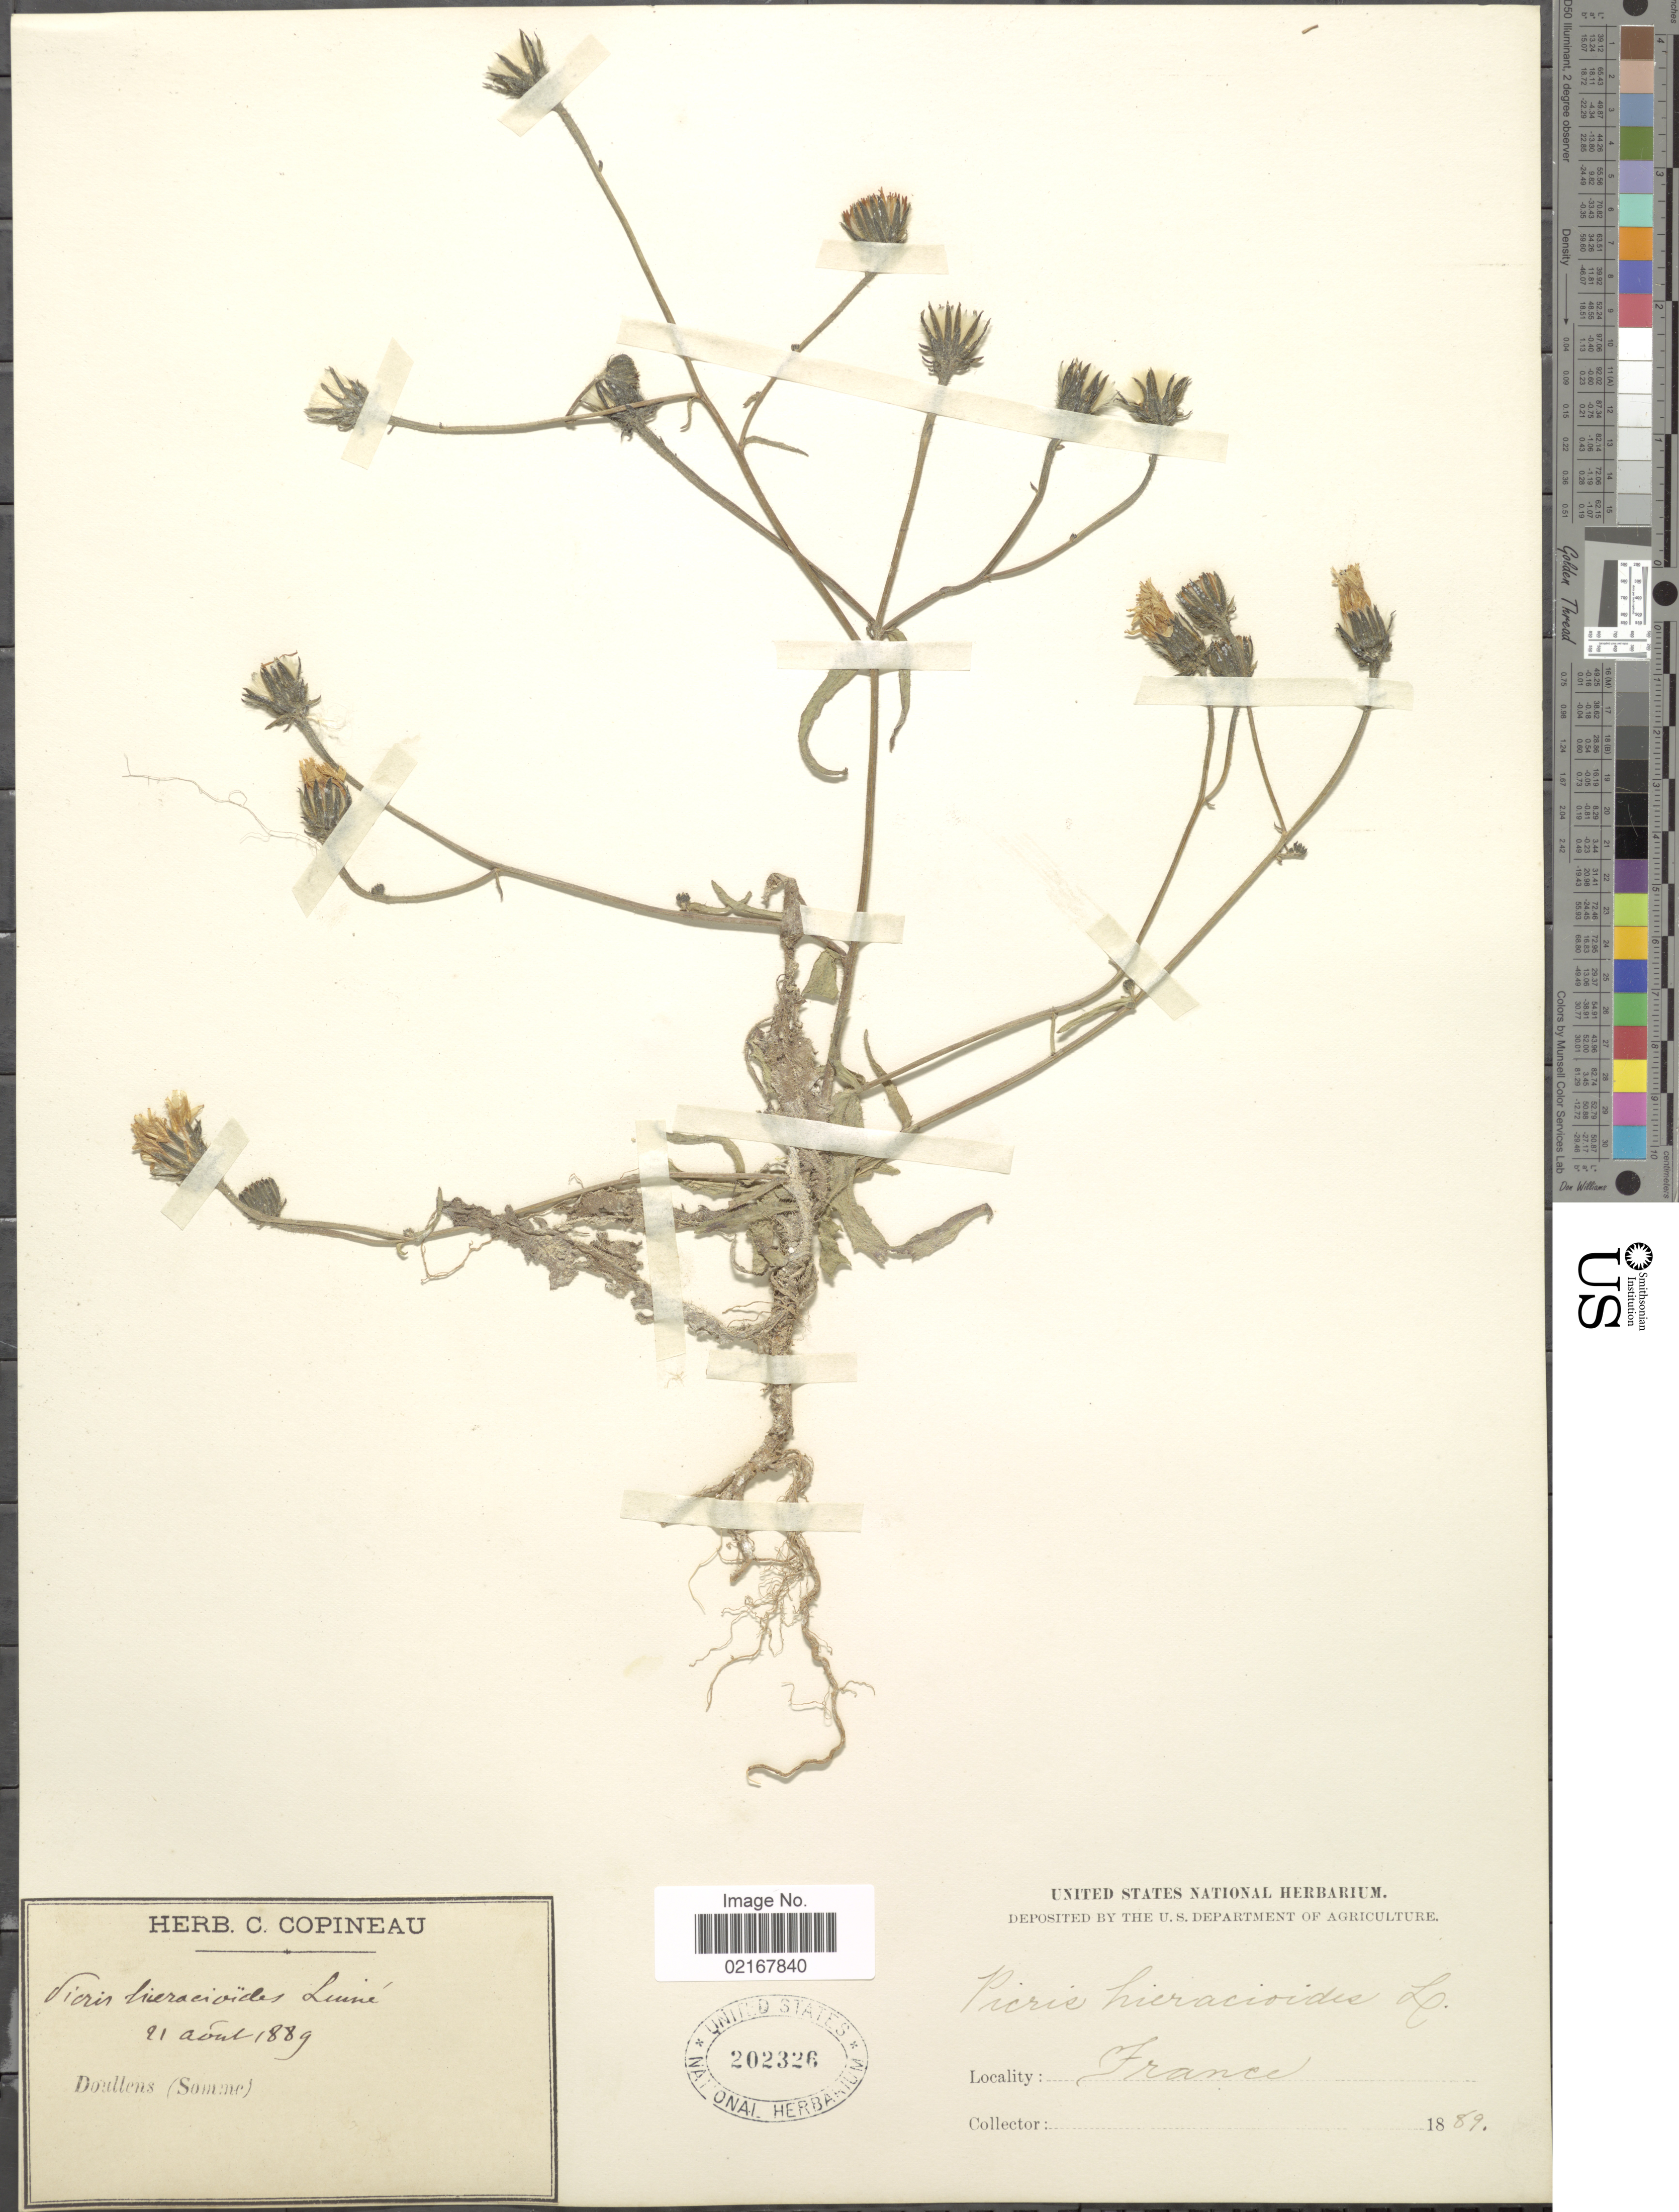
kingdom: Plantae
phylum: Tracheophyta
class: Magnoliopsida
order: Asterales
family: Asteraceae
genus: Picris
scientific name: Picris hieracioides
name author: L.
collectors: ex herb. C. Copineau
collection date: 1889-08-21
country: France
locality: Doullens (Somme)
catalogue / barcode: US 202326